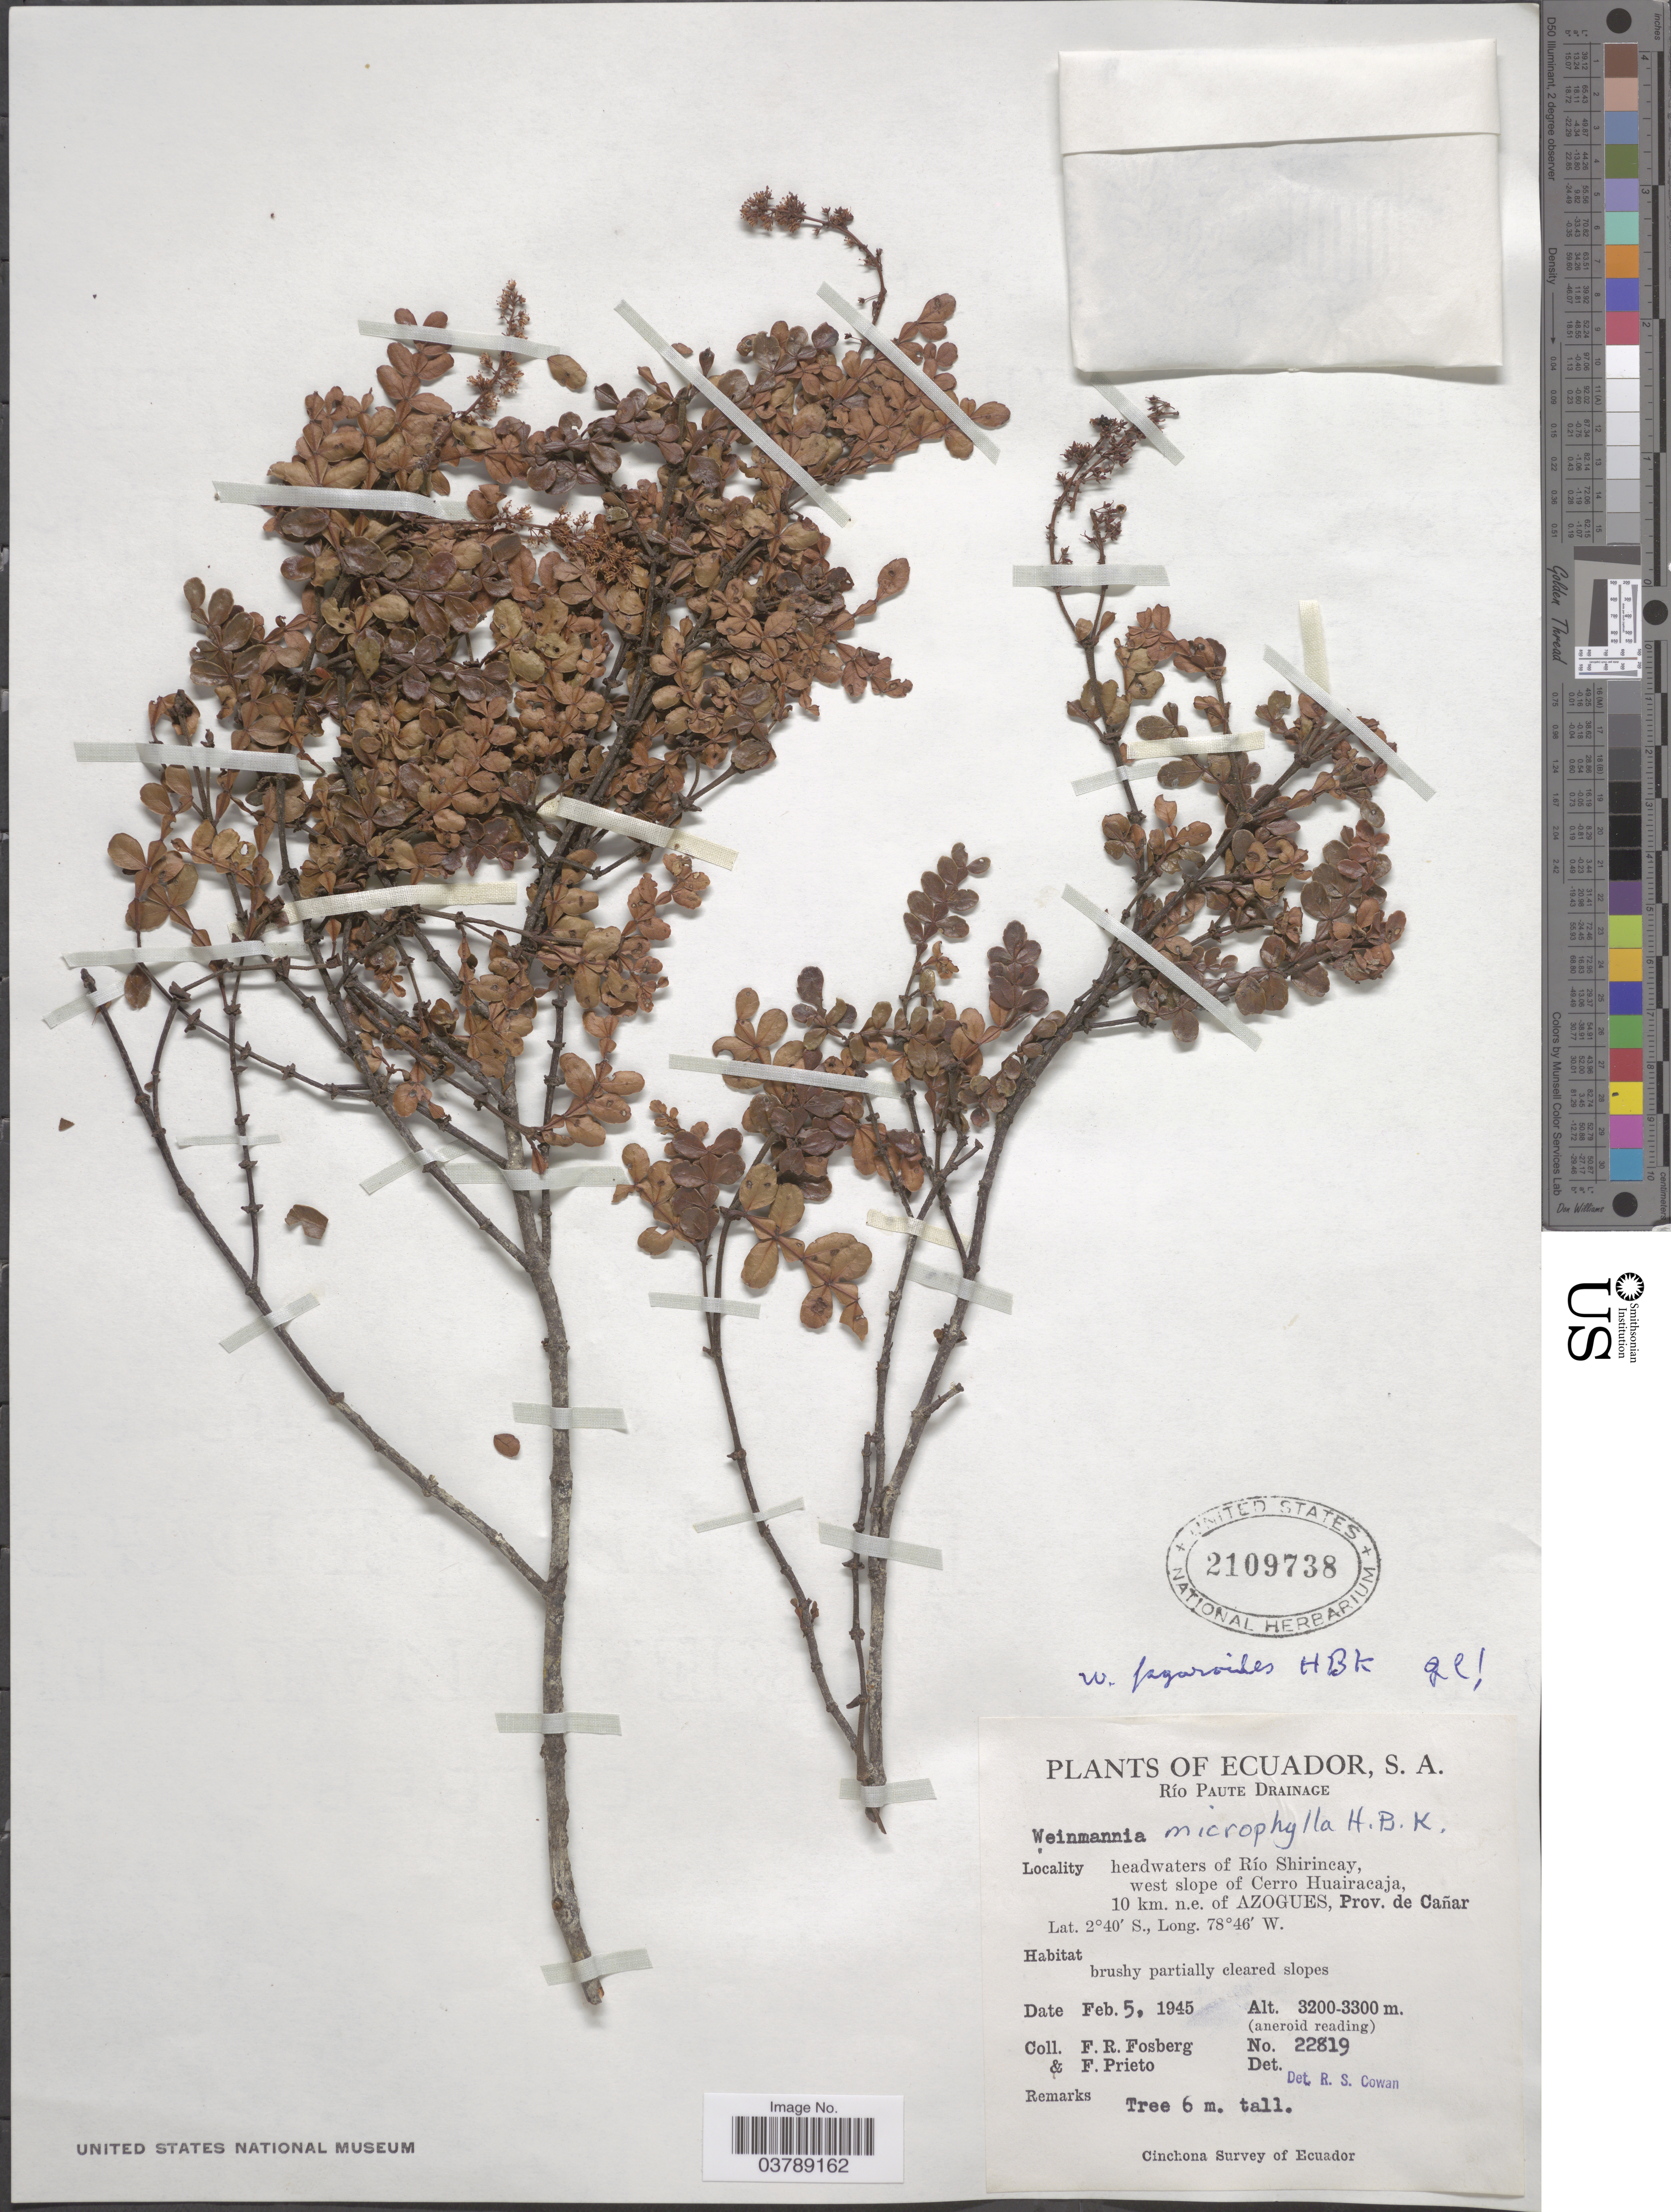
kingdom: Plantae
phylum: Tracheophyta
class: Magnoliopsida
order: Oxalidales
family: Cunoniaceae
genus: Weinmannia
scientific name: Weinmannia fagaroides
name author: Kunth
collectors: F. R. Fosberg & F. Prieto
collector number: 22819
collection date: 1945-02-05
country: Ecuador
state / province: Cañar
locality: Río Paute Drainage. Headwaters of Río Shirincay, west slope of Cerro Huairacaja, 10 km. n.e. of Azogues.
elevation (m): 3200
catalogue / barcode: US 2109738